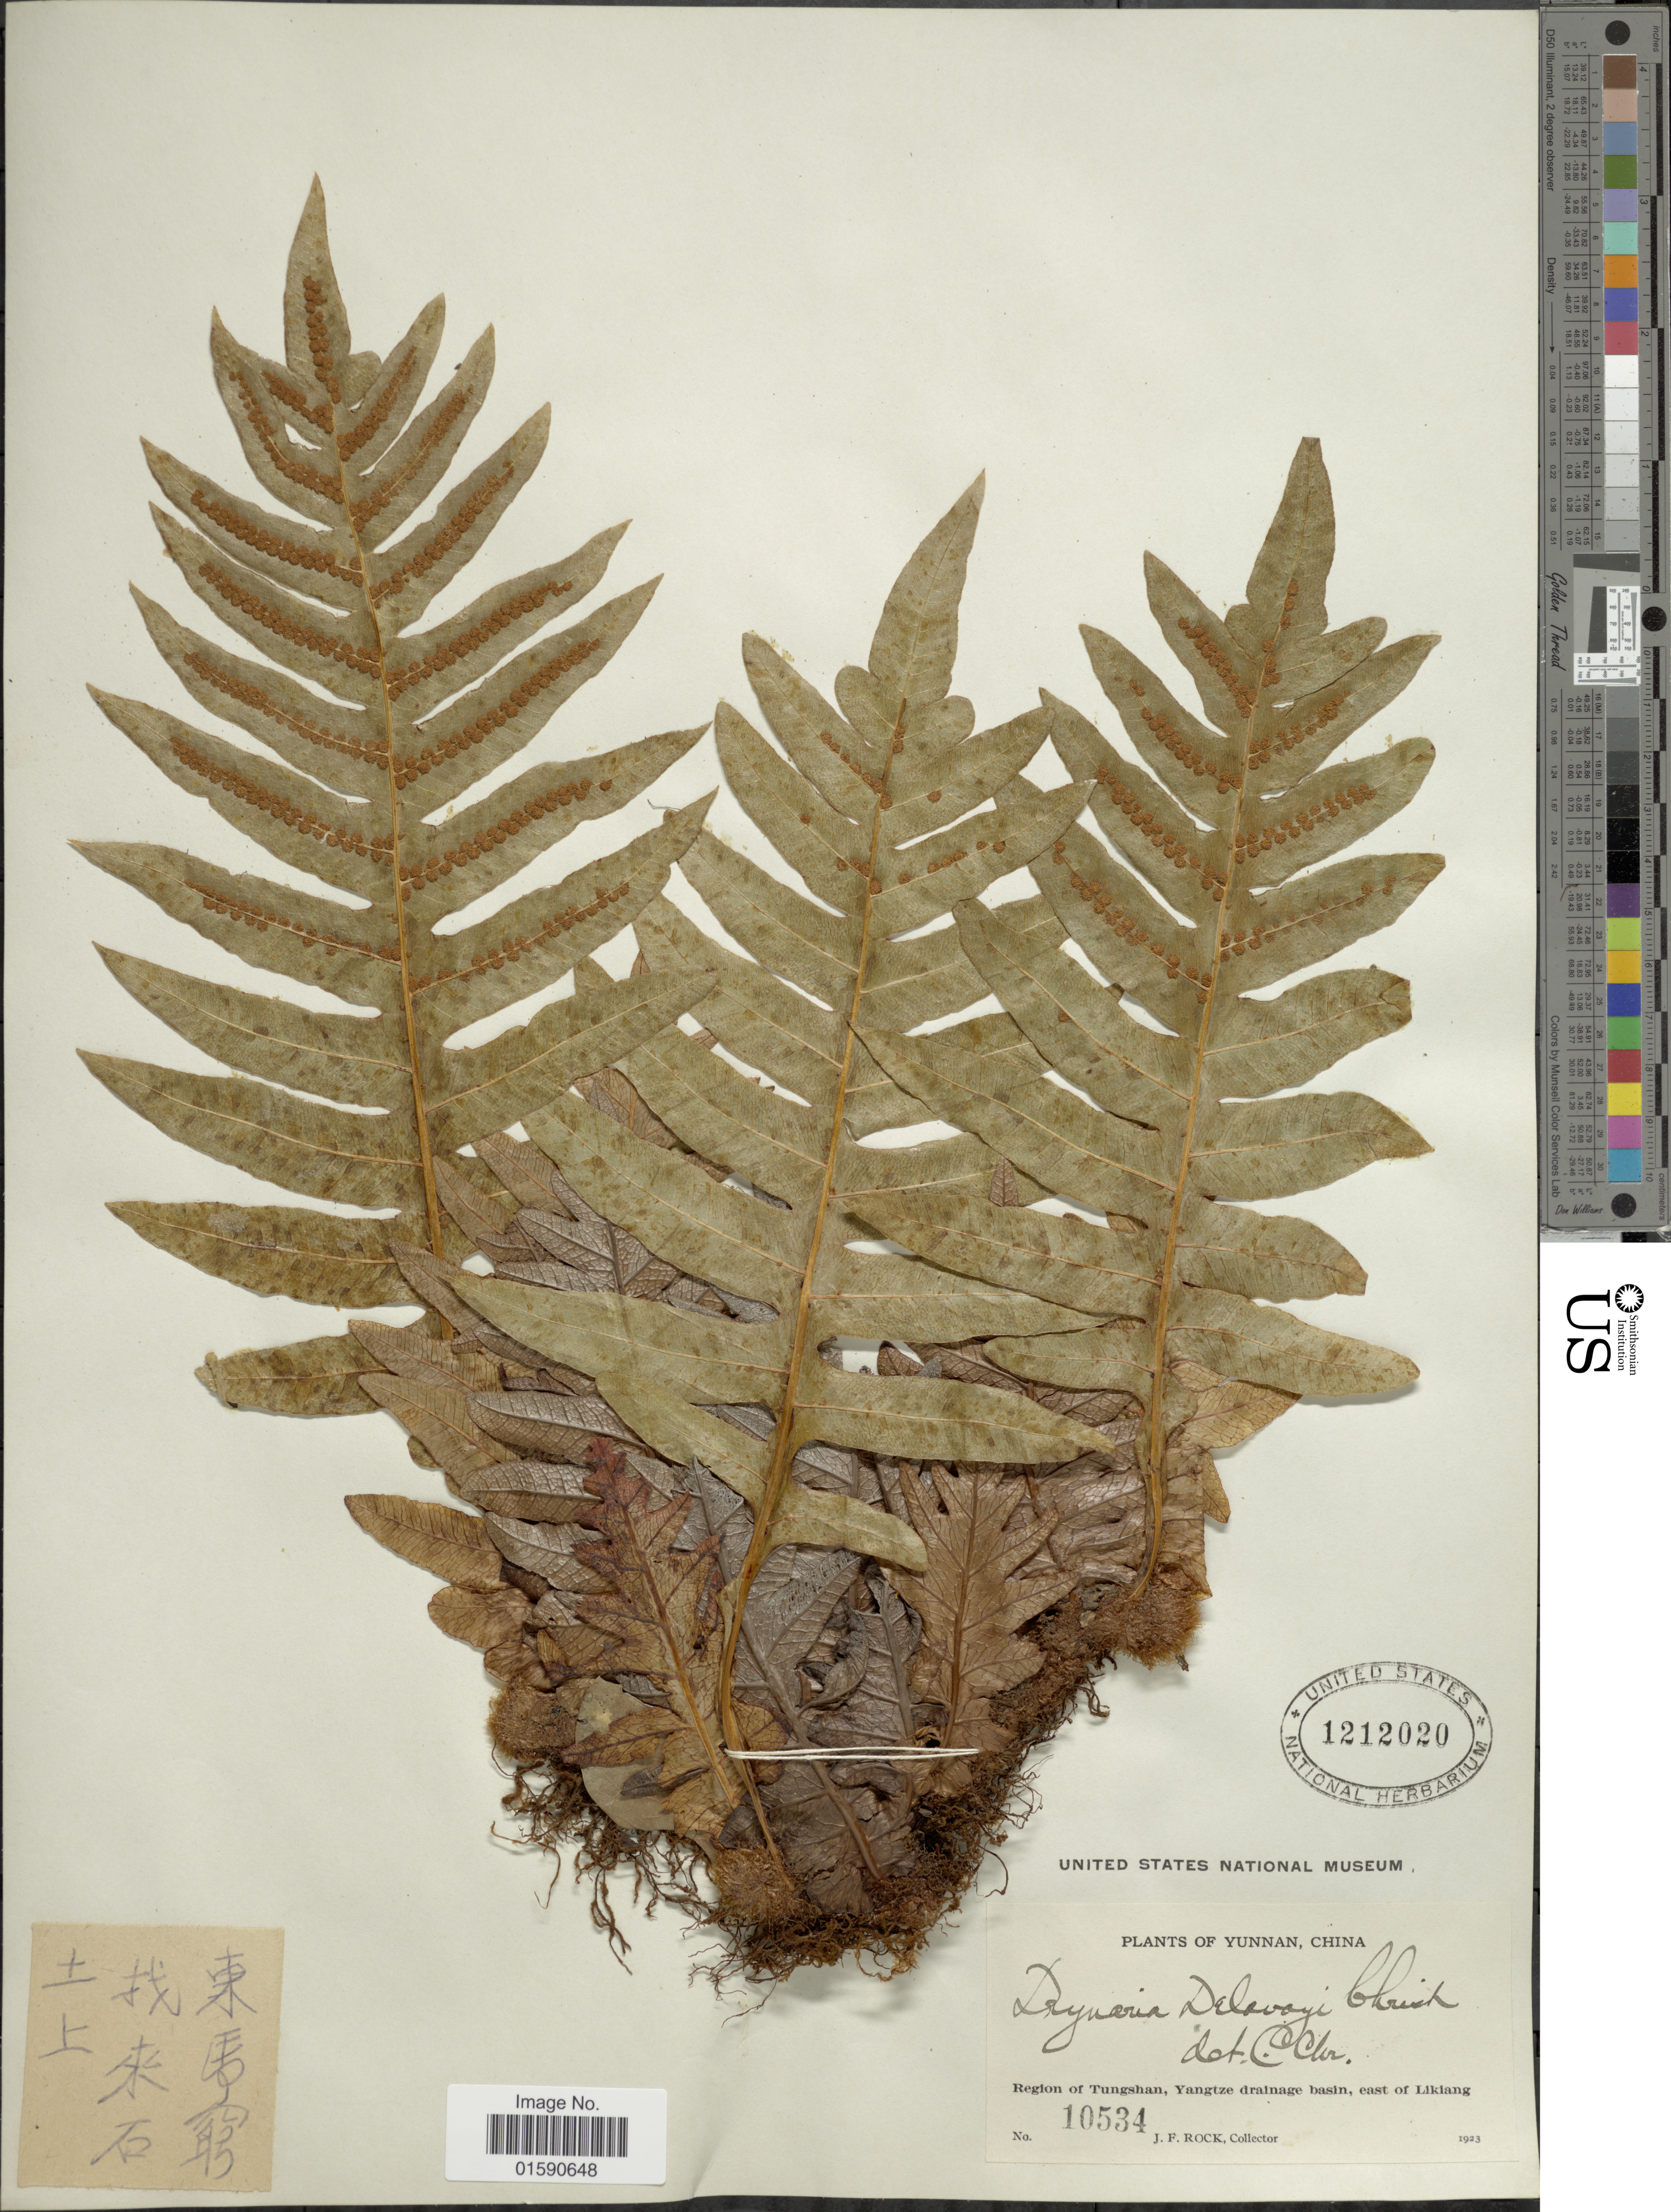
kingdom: Plantae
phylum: Tracheophyta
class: Polypodiopsida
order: Polypodiales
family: Polypodiaceae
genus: Drynaria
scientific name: Drynaria propinqua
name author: (Wall. ex Mett.) J. Sm.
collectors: J. Rock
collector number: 10534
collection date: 1923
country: China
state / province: Yunnan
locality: Region of Tungshan, Yangtze drainage basin east of Likiang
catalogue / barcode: US 1212020